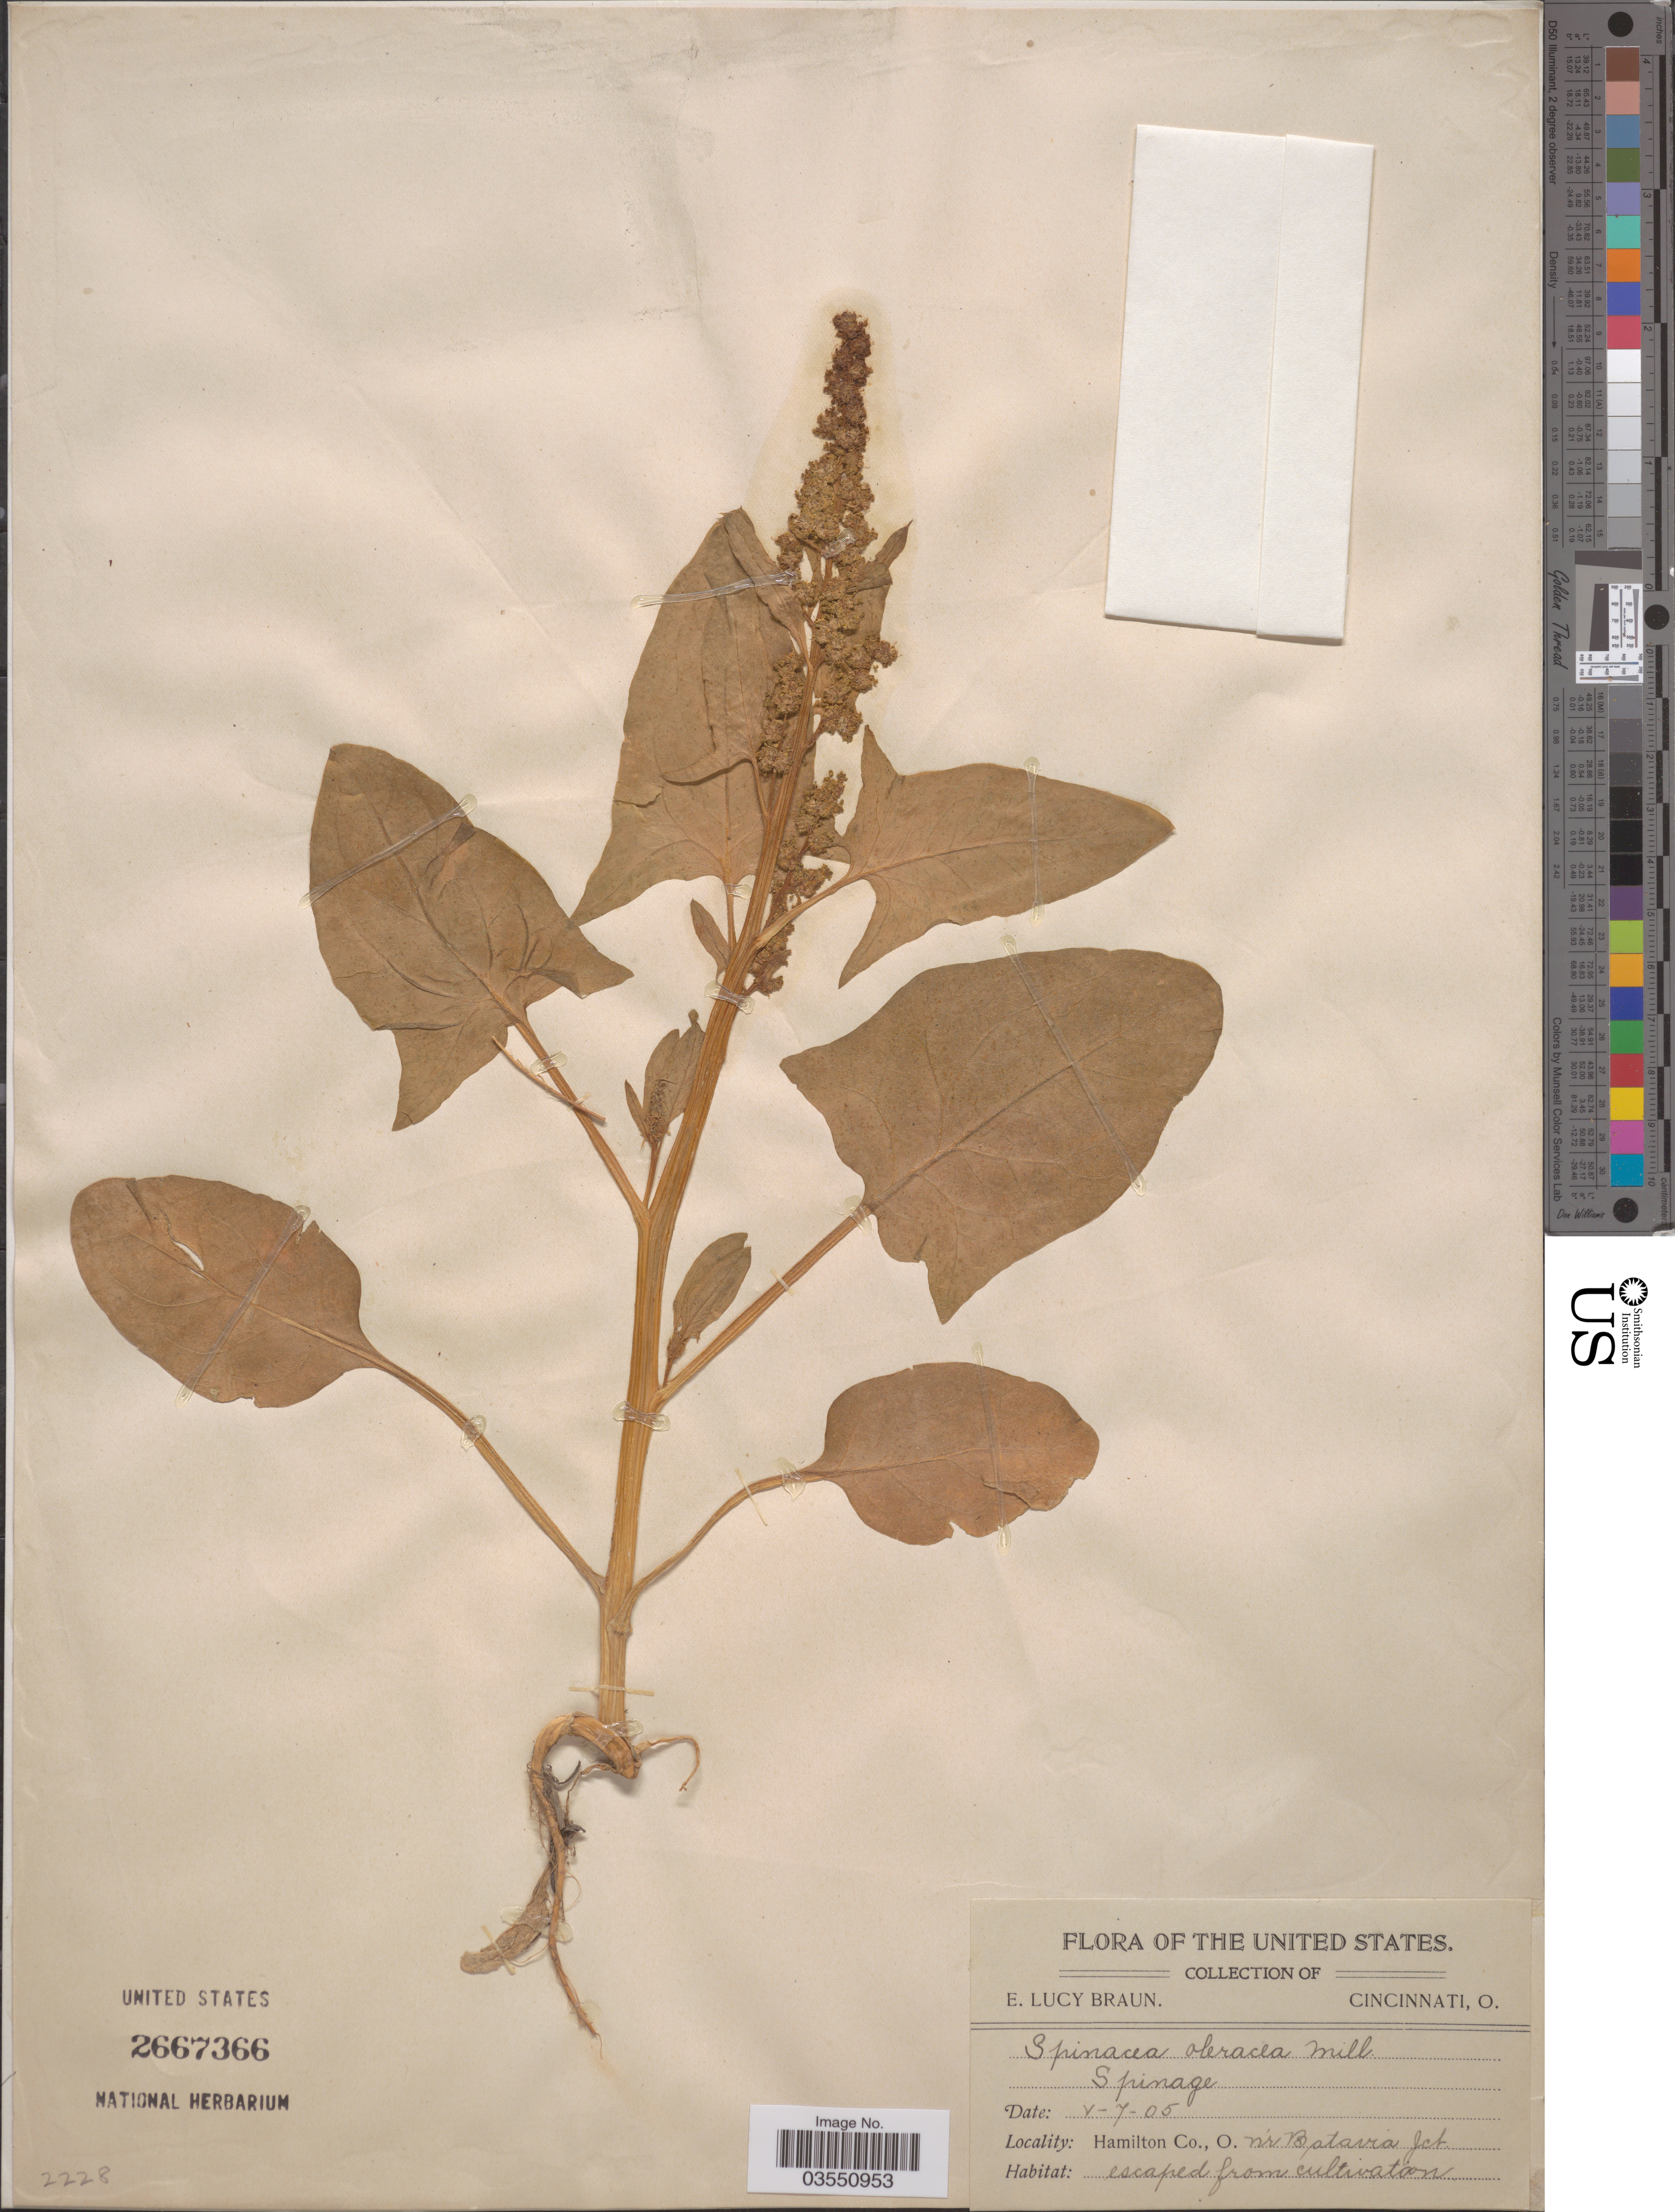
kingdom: Plantae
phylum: Tracheophyta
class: Magnoliopsida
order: Caryophyllales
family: Amaranthaceae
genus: Spinacia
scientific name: Spinacia oleracea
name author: L.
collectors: E. L. Braun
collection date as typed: Transcribed d/m/y: 7/5/5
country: United States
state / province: Ohio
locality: Hamilton Co. N'r Batavia Jct.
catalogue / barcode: US 2667366